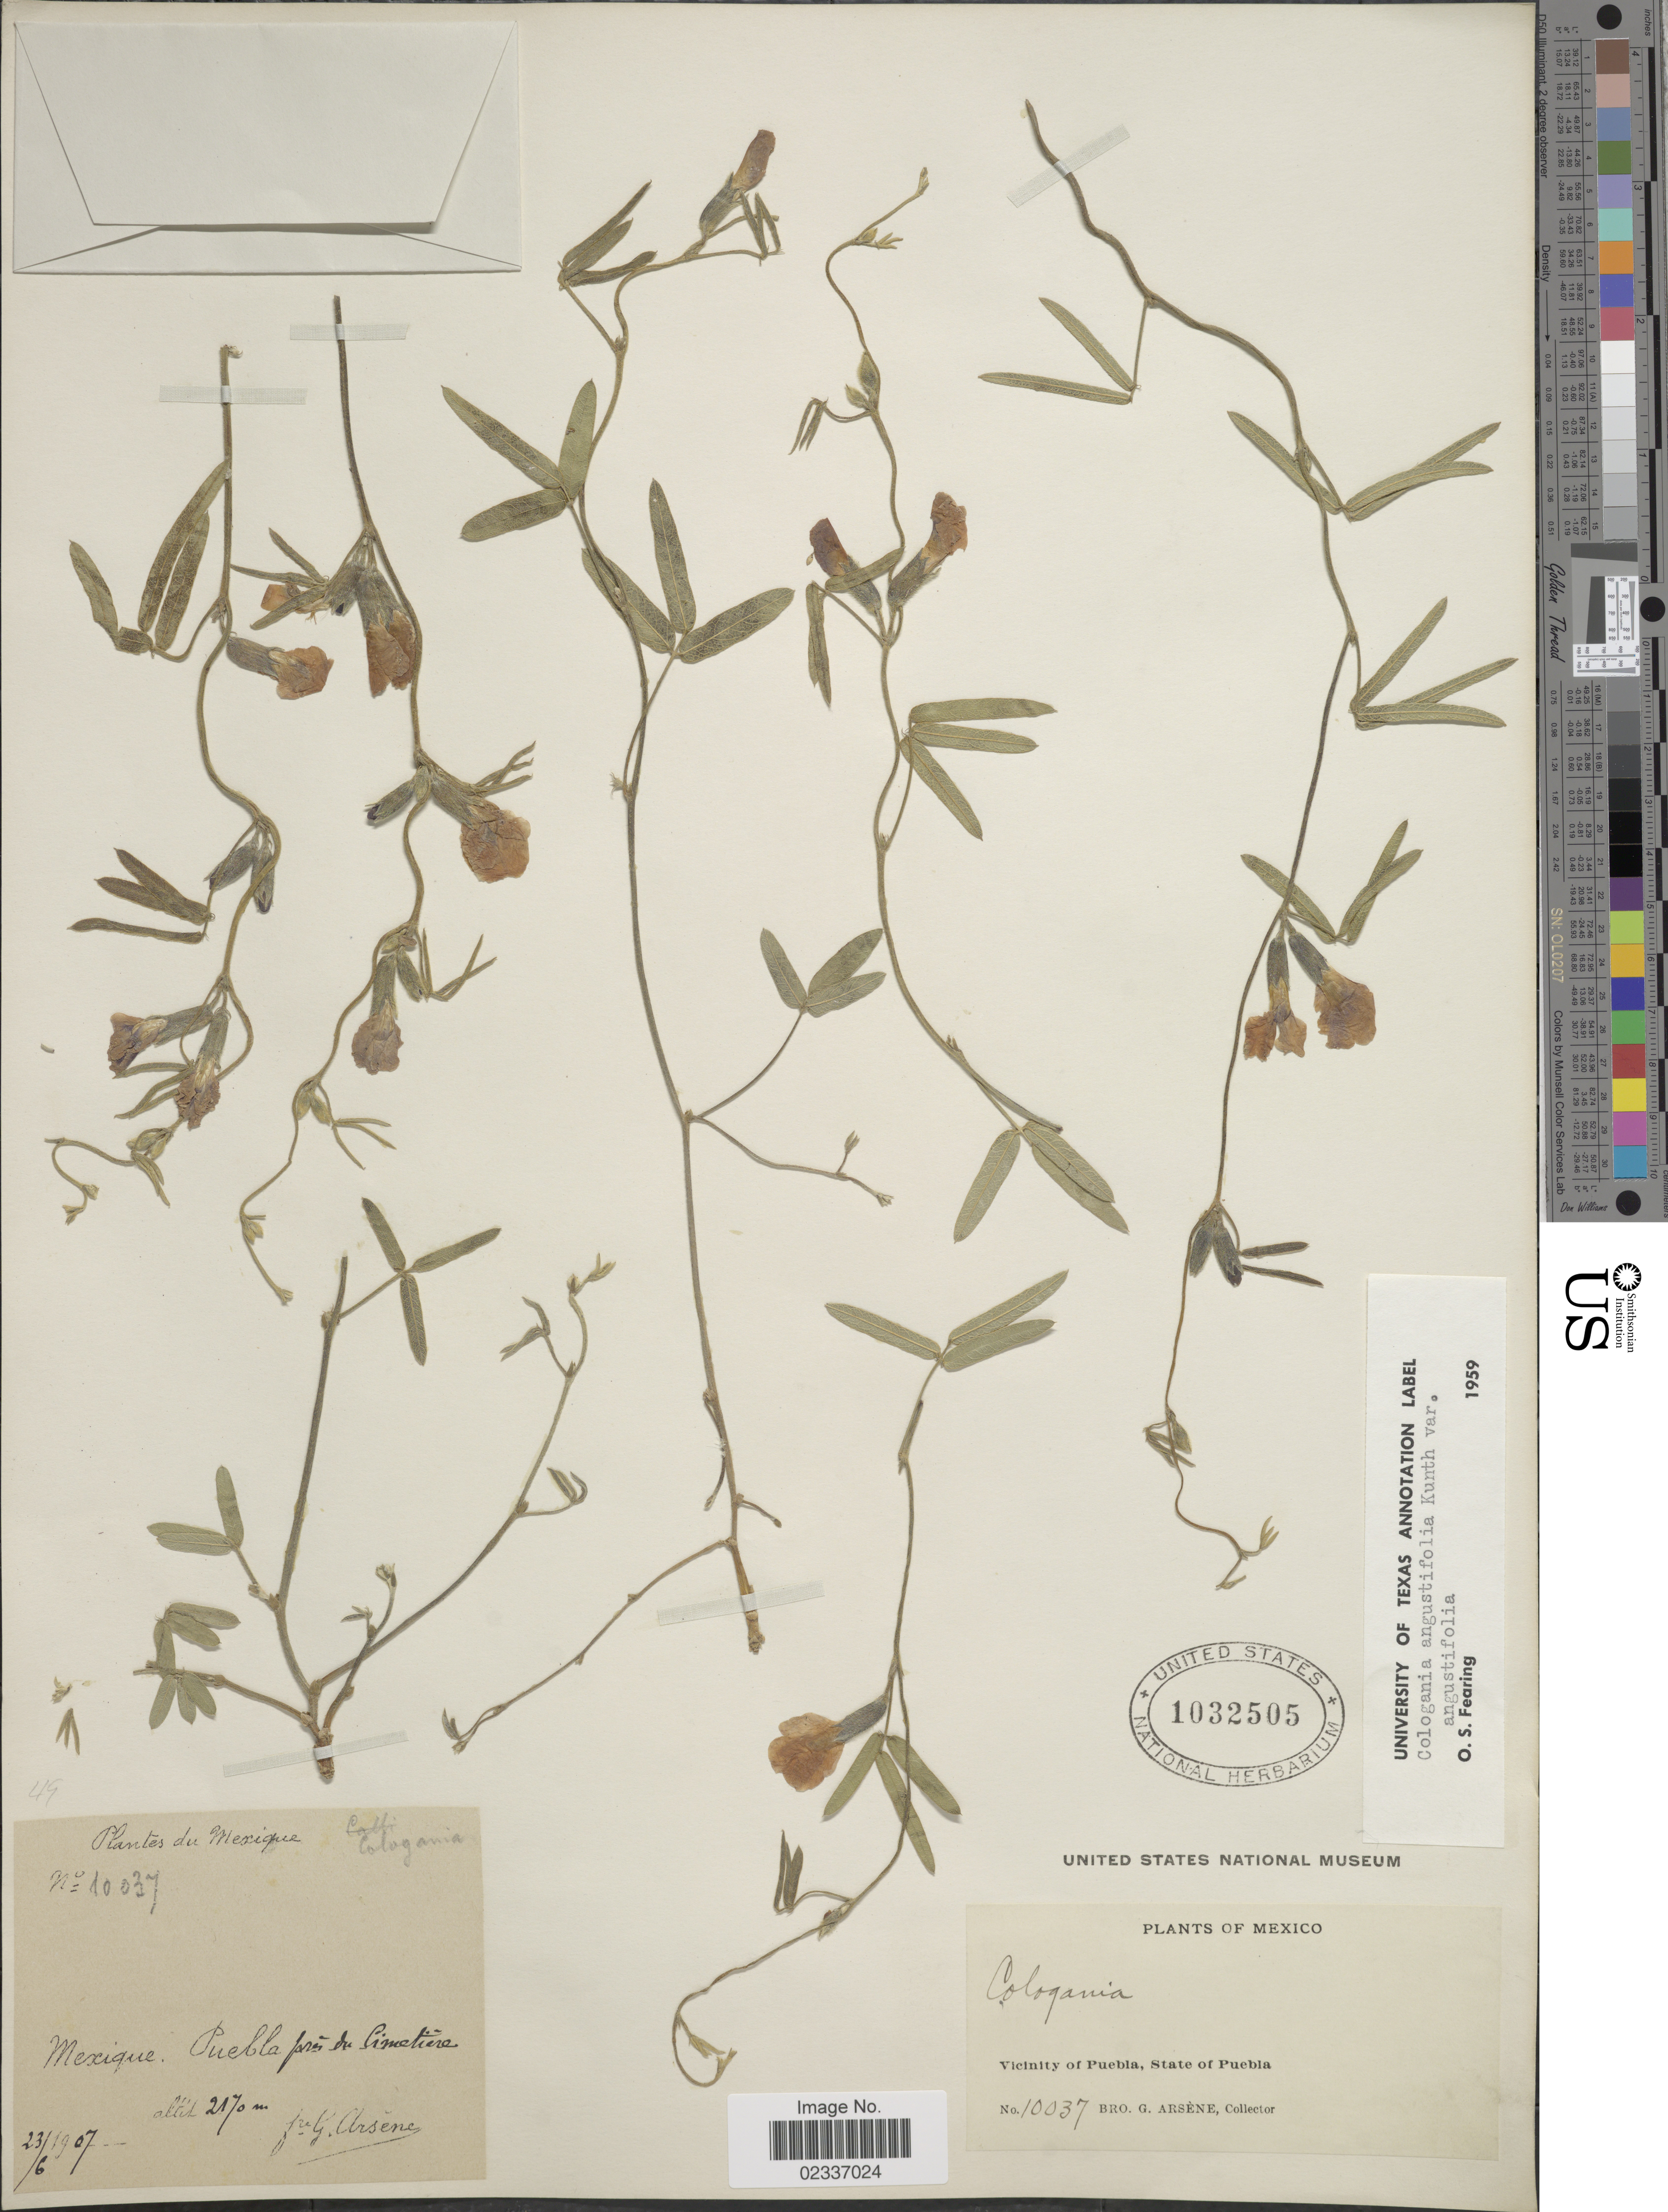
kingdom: Plantae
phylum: Tracheophyta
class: Magnoliopsida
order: Fabales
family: Fabaceae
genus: Cologania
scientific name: Cologania angustifolia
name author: Kunth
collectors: Bro. G. Arsène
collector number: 10037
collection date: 1907-06-23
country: Mexico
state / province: Puebla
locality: Prés du cimetiére [Near cemetary] - Vicinity of Puebla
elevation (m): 2170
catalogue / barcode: US 1032505